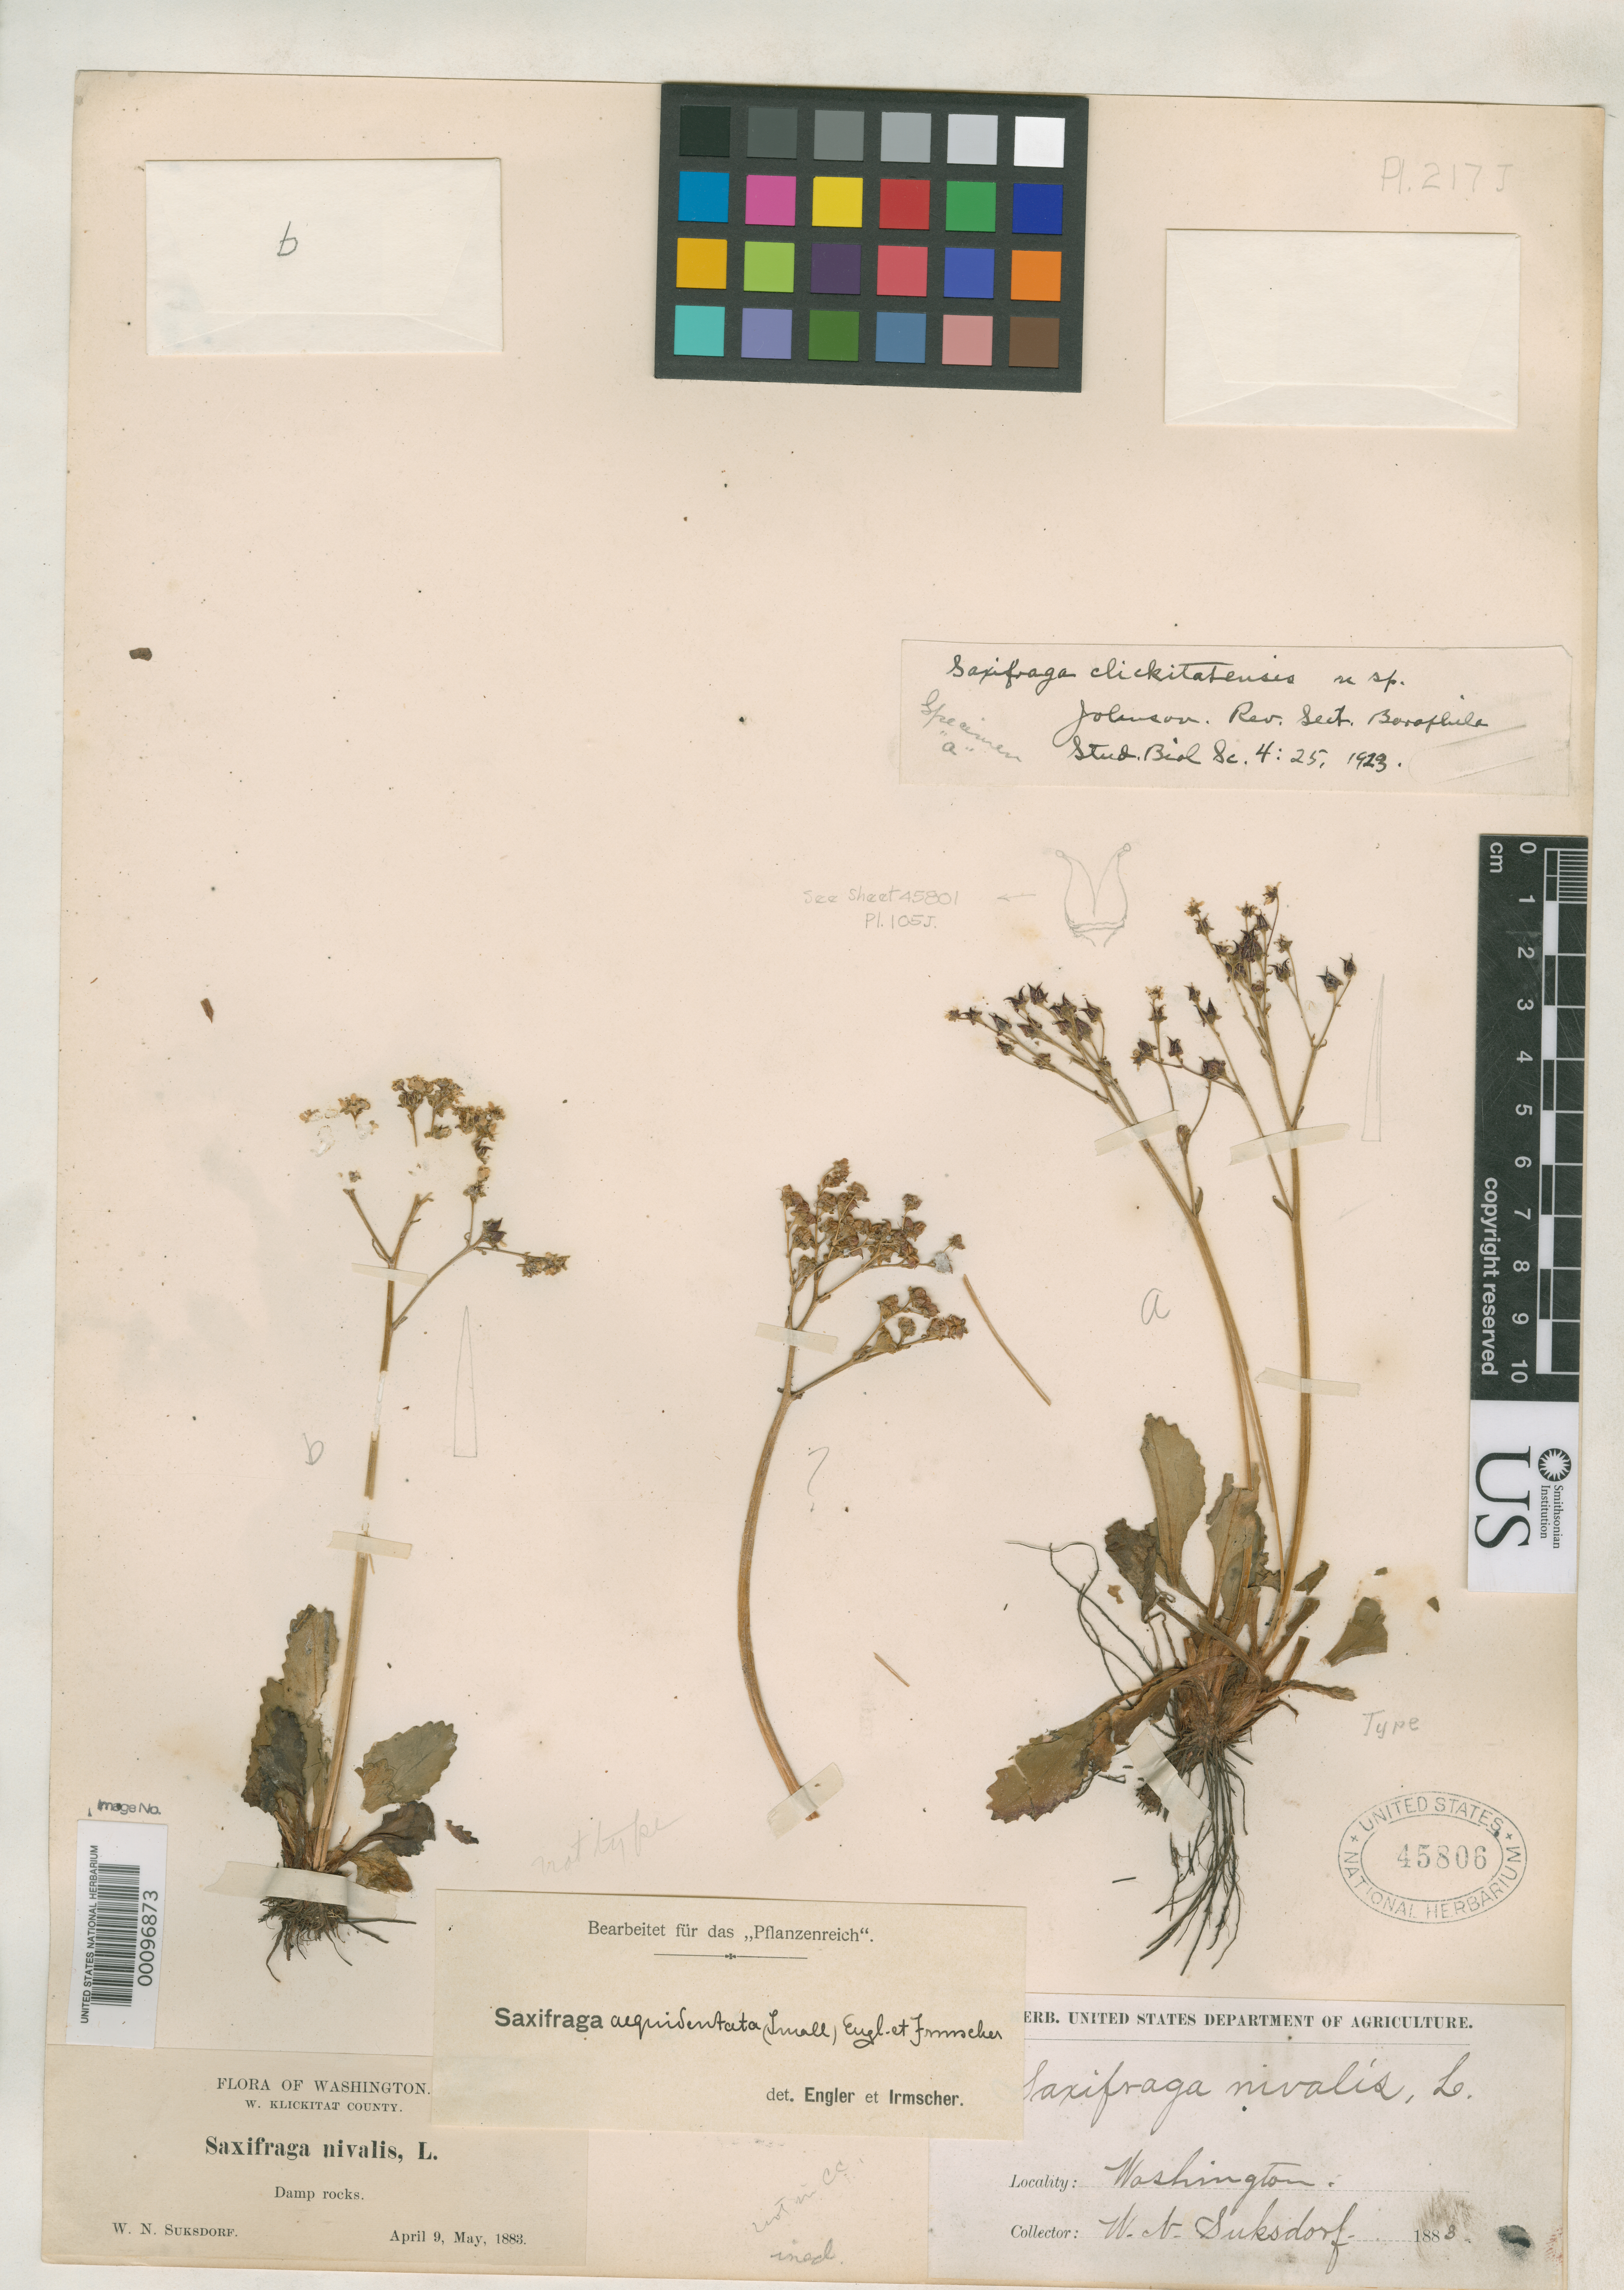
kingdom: Plantae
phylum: Tracheophyta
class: Magnoliopsida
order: Saxifragales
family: Saxifragaceae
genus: Saxifraga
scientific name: Saxifraga klickitatensis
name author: A.M. Johnson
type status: Type Collection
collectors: W. N. Suksdorf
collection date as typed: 09 Apr 1883 to -- May 1833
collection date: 1833-05/1883-04-09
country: United States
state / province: Washington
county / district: Klickitat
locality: Banks of Columbia River.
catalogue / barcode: US 45806